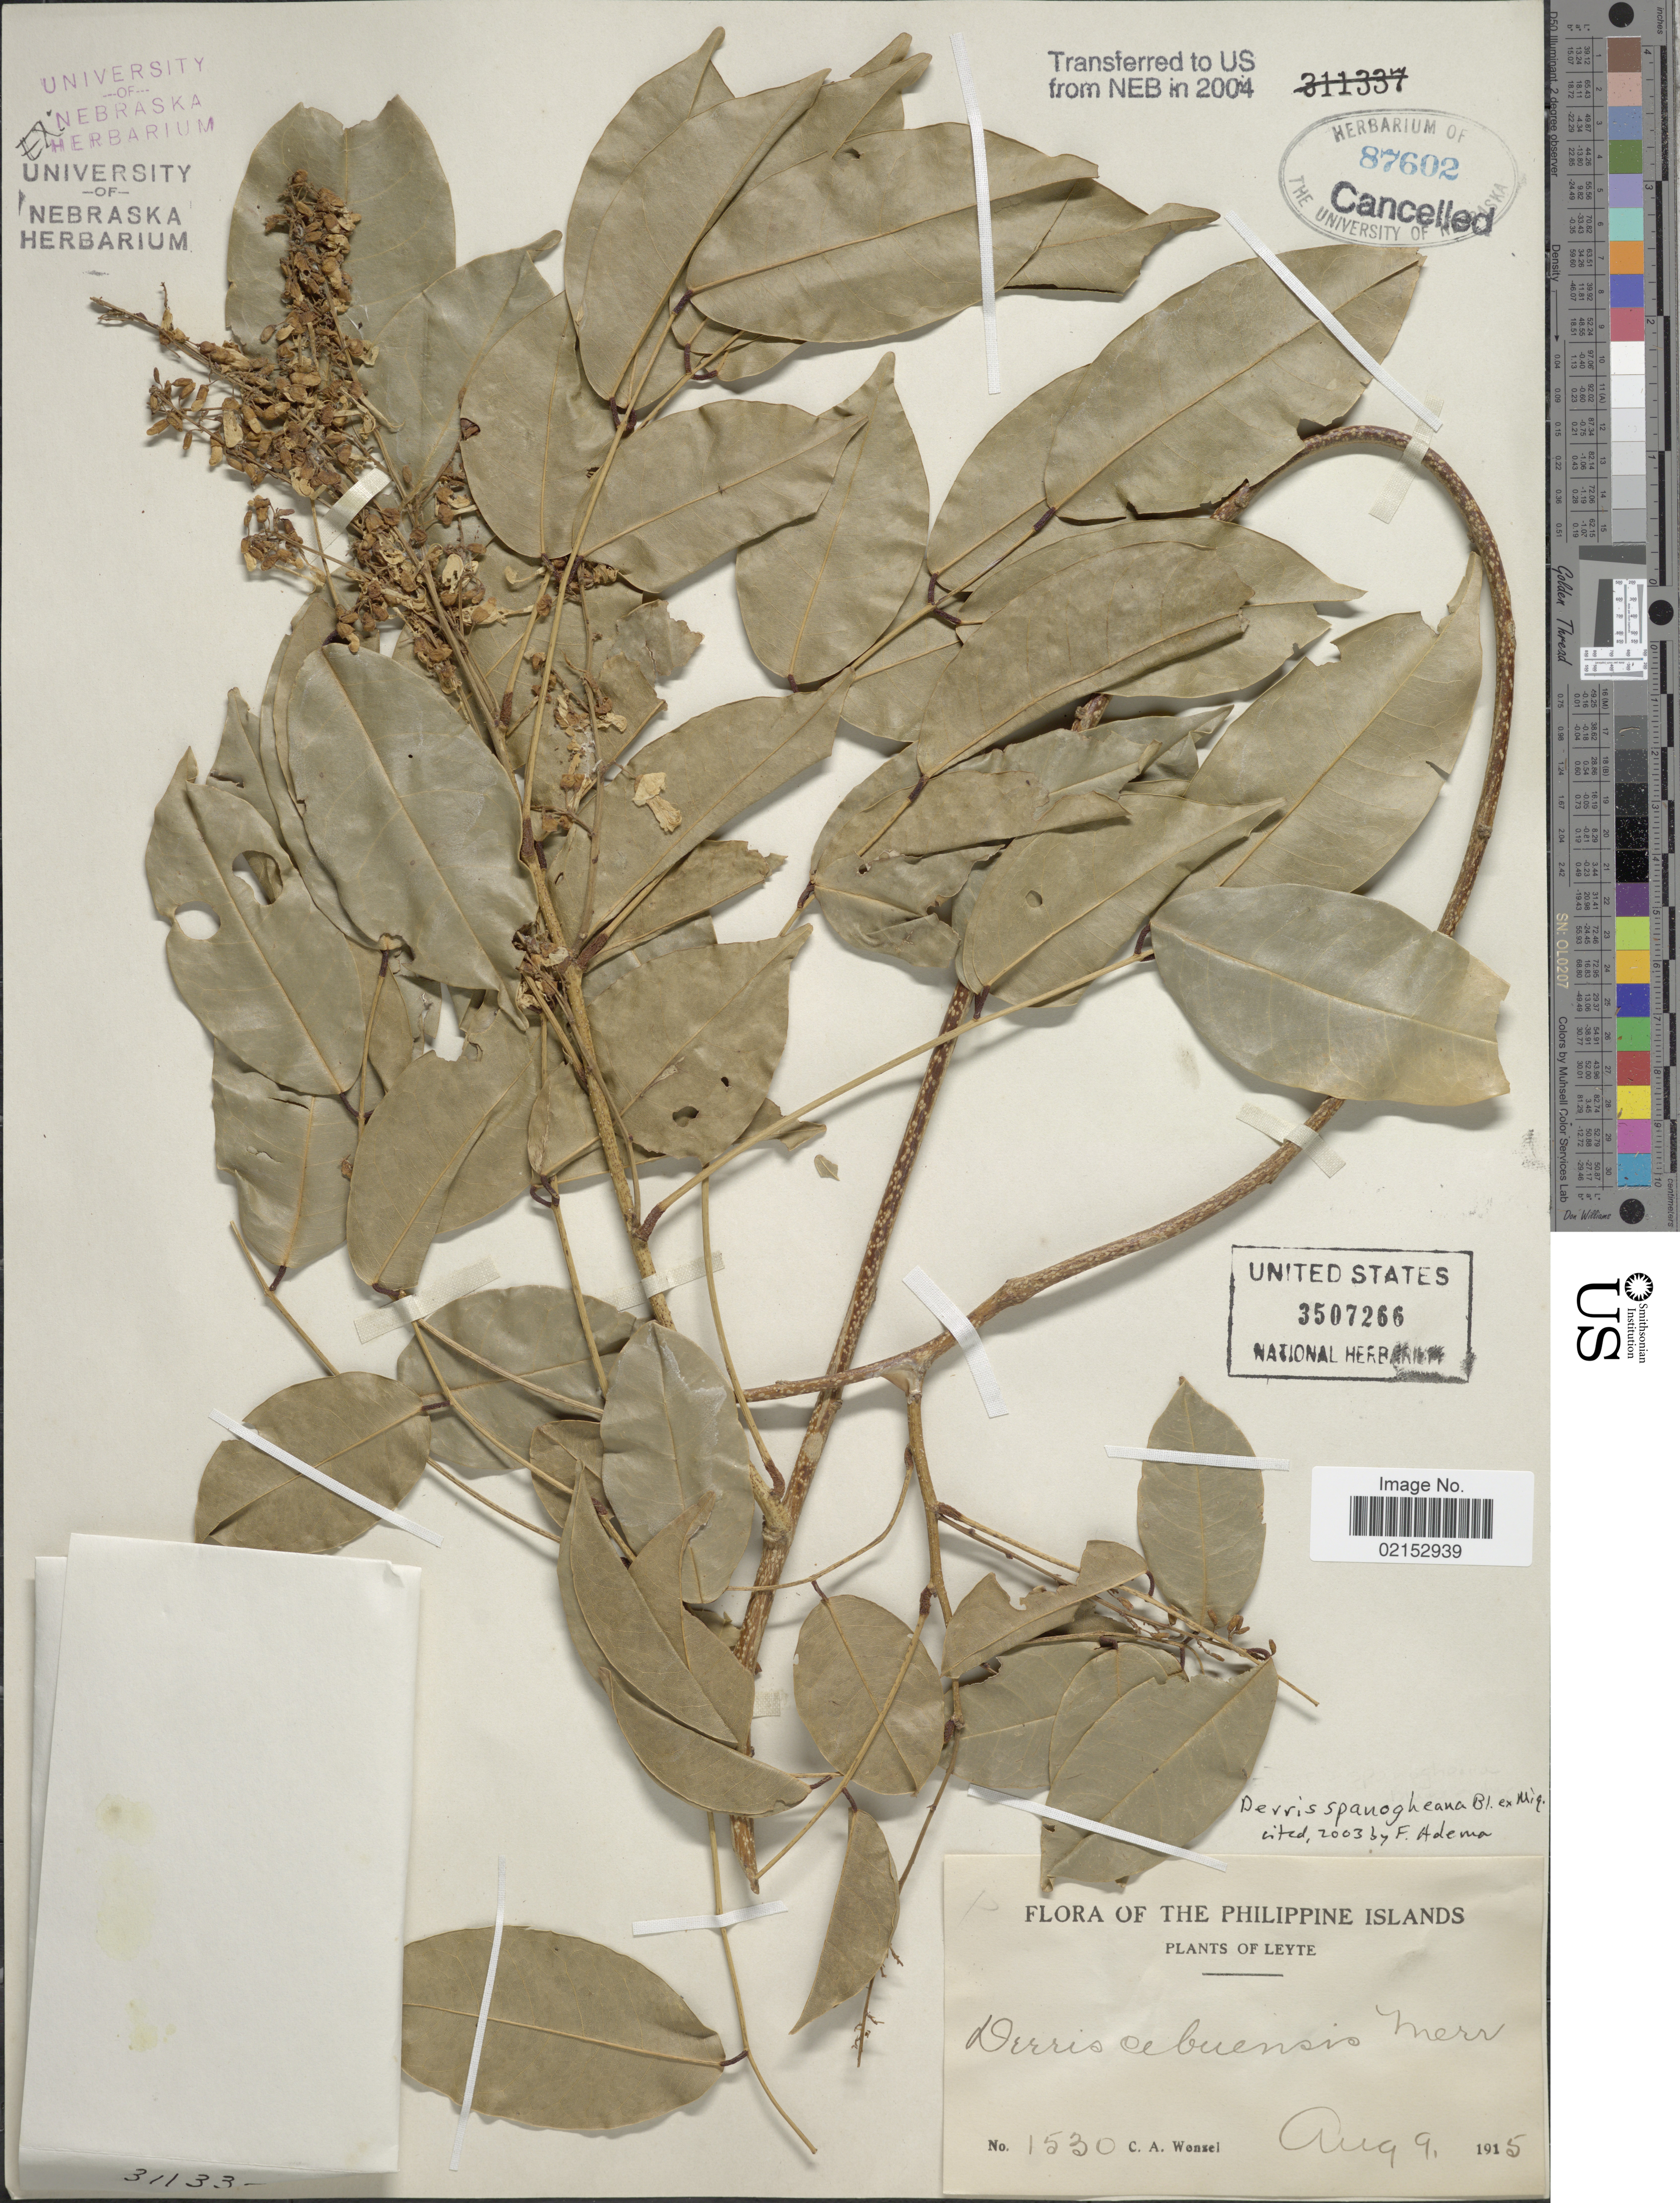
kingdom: Plantae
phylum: Tracheophyta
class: Magnoliopsida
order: Fabales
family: Fabaceae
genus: Derris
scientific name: Derris spanogheana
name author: Blume ex Miq.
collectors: C. Wenzel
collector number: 1530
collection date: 1915-08-09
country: Philippines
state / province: Eastern Visayas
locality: The Philippine Islands, Leyte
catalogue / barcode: US 3507266